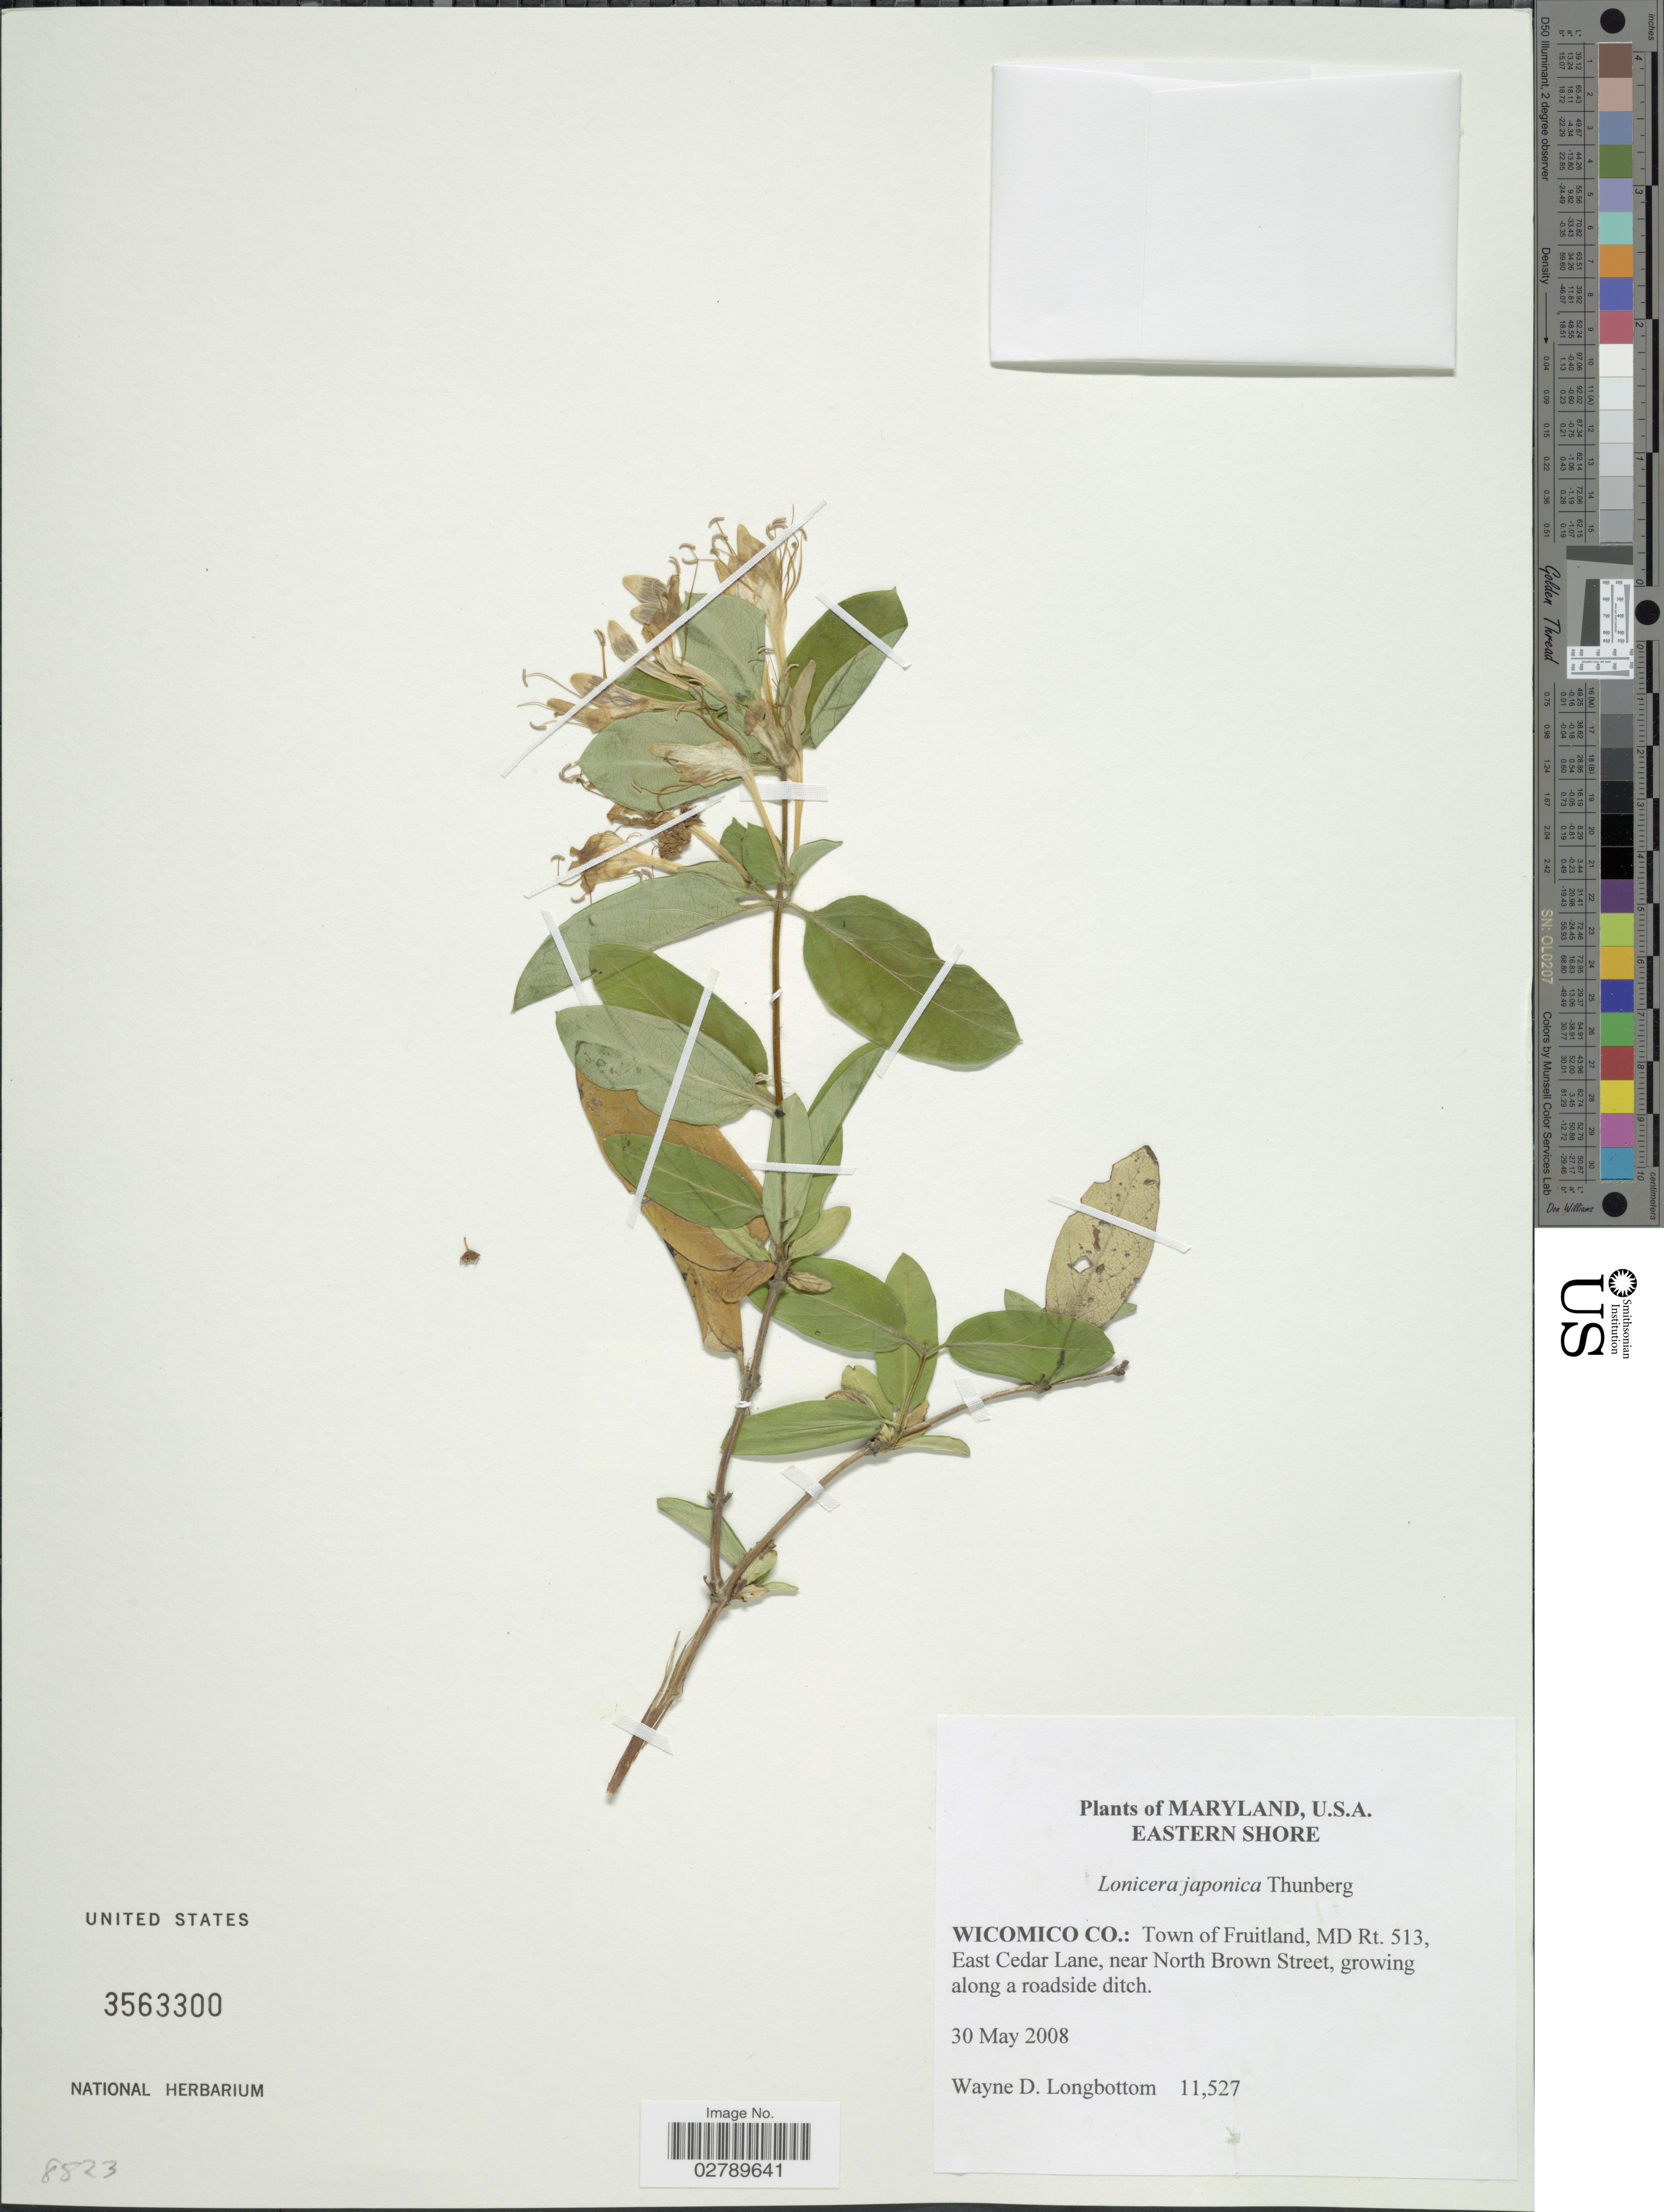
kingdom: Plantae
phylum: Tracheophyta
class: Magnoliopsida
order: Dipsacales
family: Caprifoliaceae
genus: Lonicera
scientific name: Lonicera japonica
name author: Thunb.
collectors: W. D. Longbottom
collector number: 11527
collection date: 2008-05-30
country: United States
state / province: Maryland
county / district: Wicomico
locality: Eastern Shore. Wicomico Co.: Town of Fruitland, MD Rt. 513, East Cedar Lane, near North Brown Street, growing along a roadside ditch.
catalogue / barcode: US 3563300